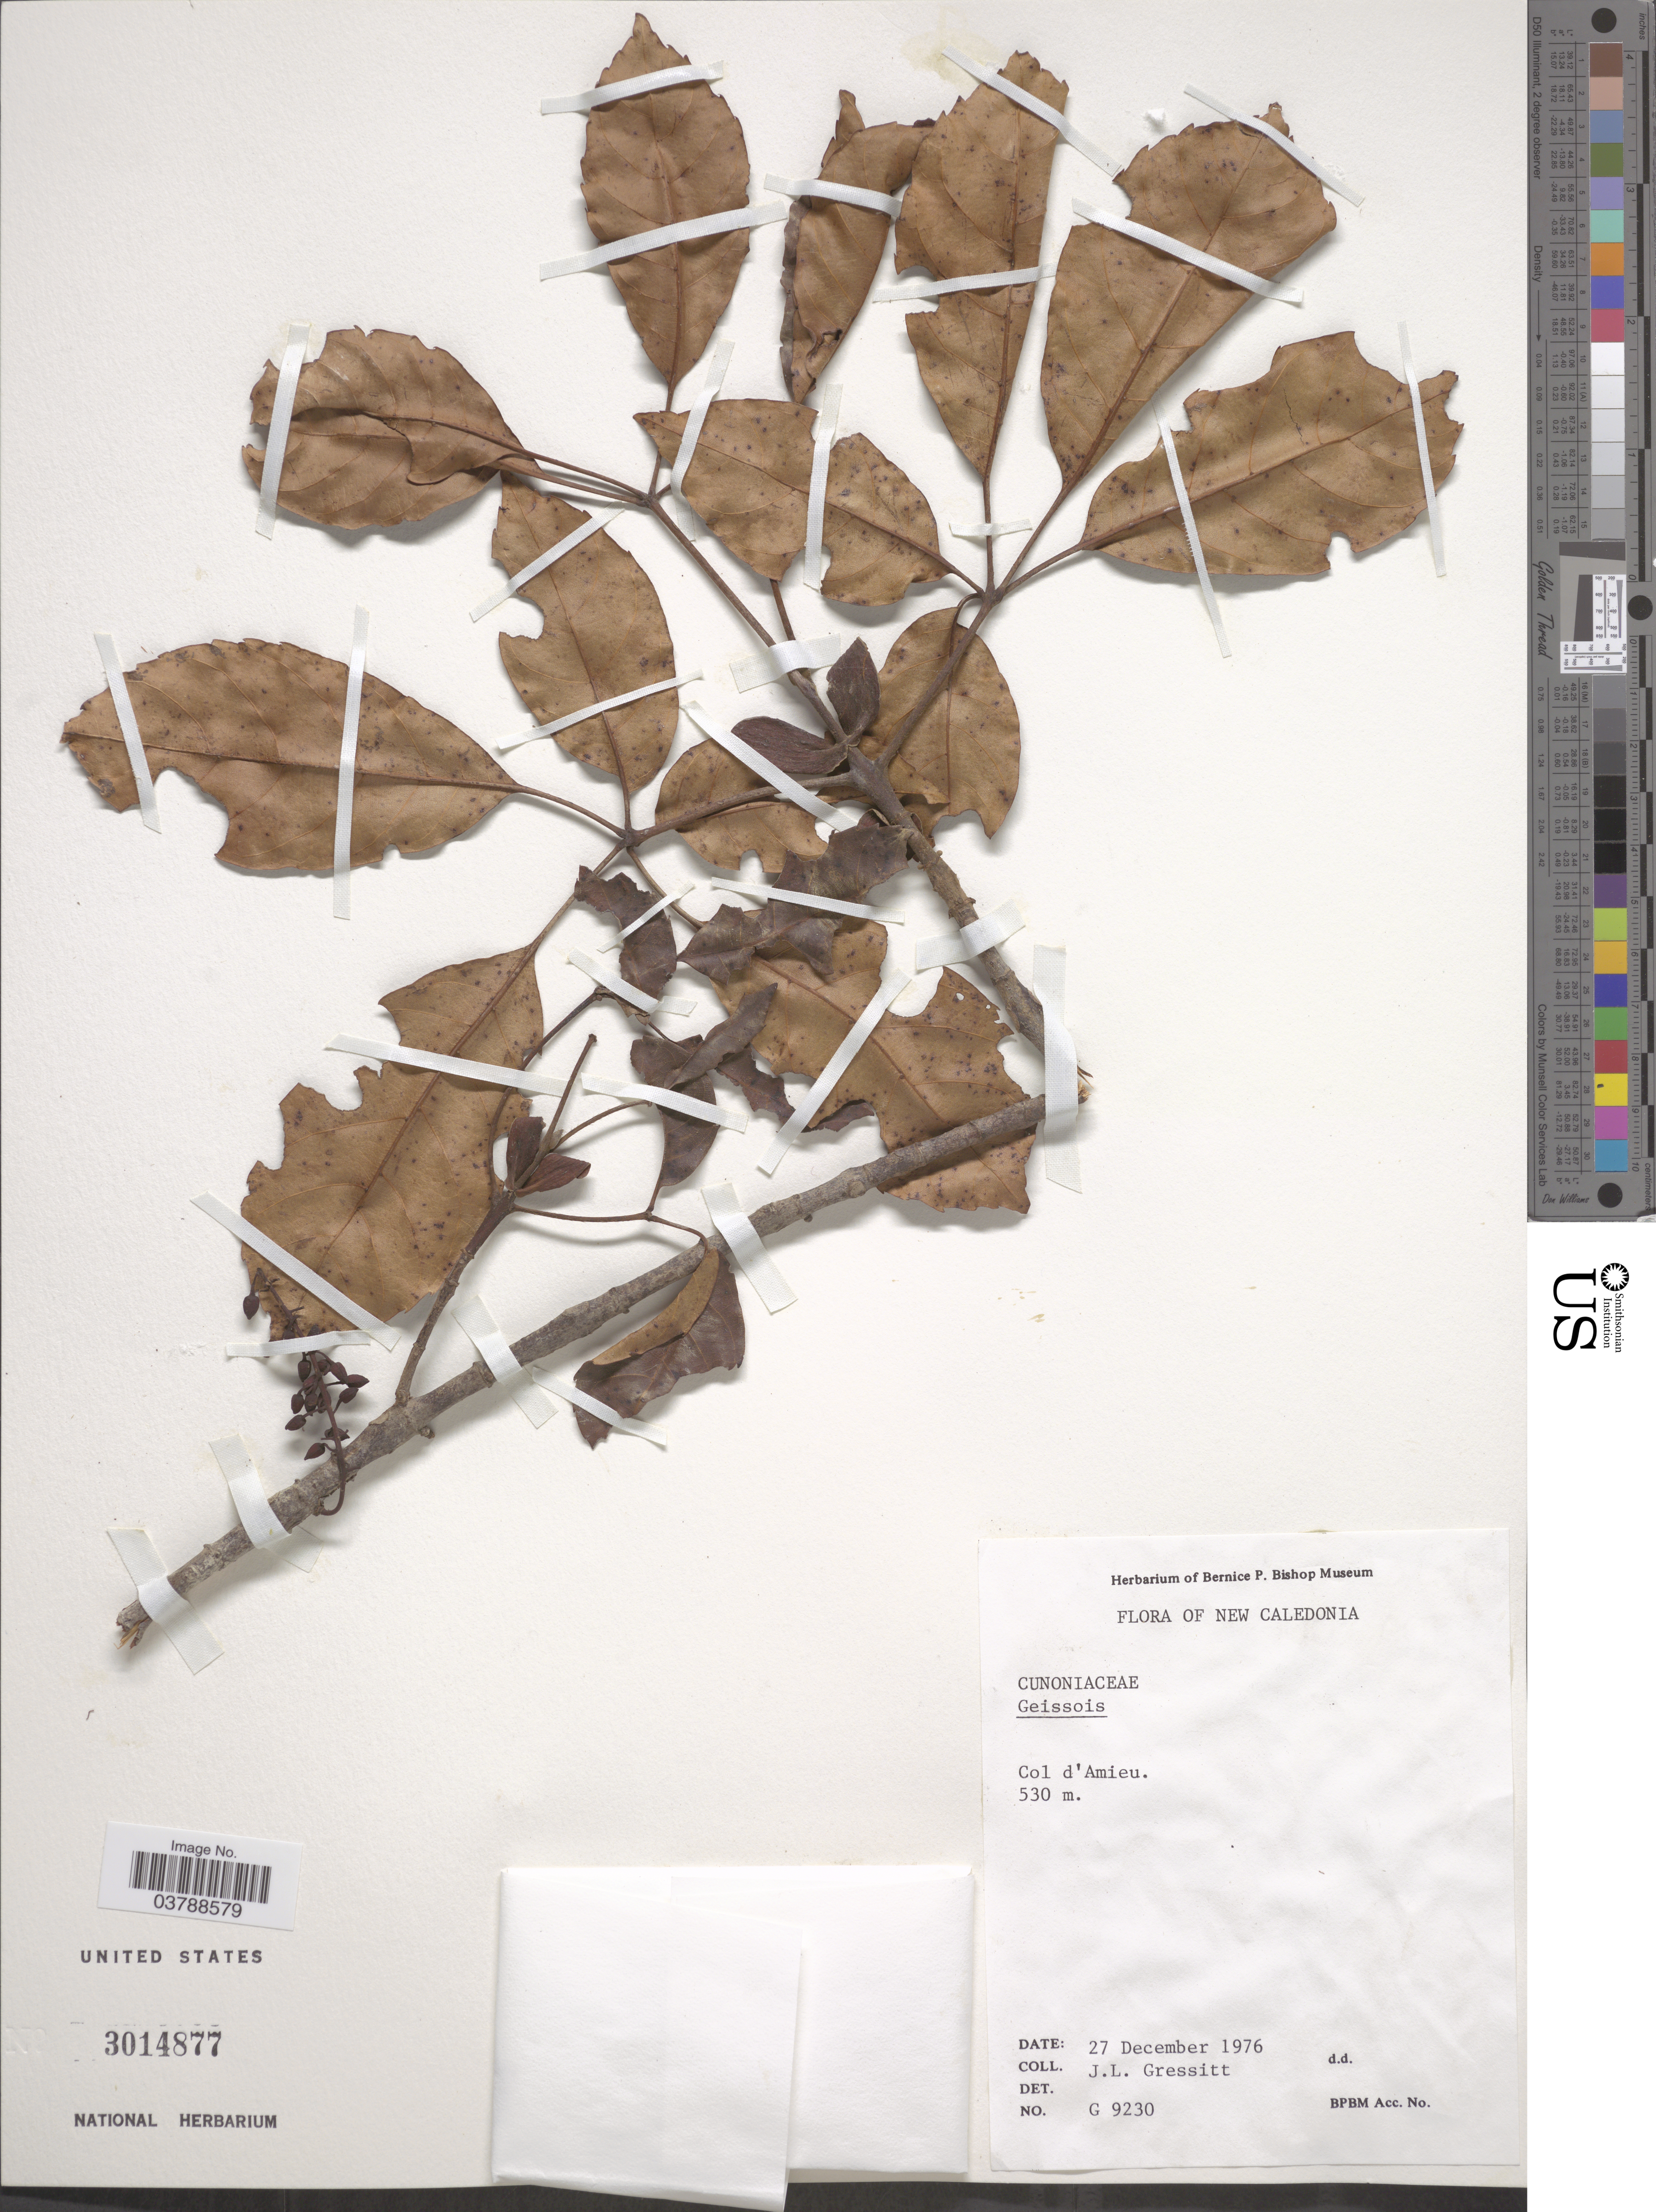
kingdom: Plantae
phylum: Tracheophyta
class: Magnoliopsida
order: Oxalidales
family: Cunoniaceae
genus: Geissois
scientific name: Geissois sp.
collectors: J. Gressitt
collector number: G9230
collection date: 1976-12-27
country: New Caledonia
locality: Col d'Amieu.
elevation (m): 530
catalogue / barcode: US 3014877